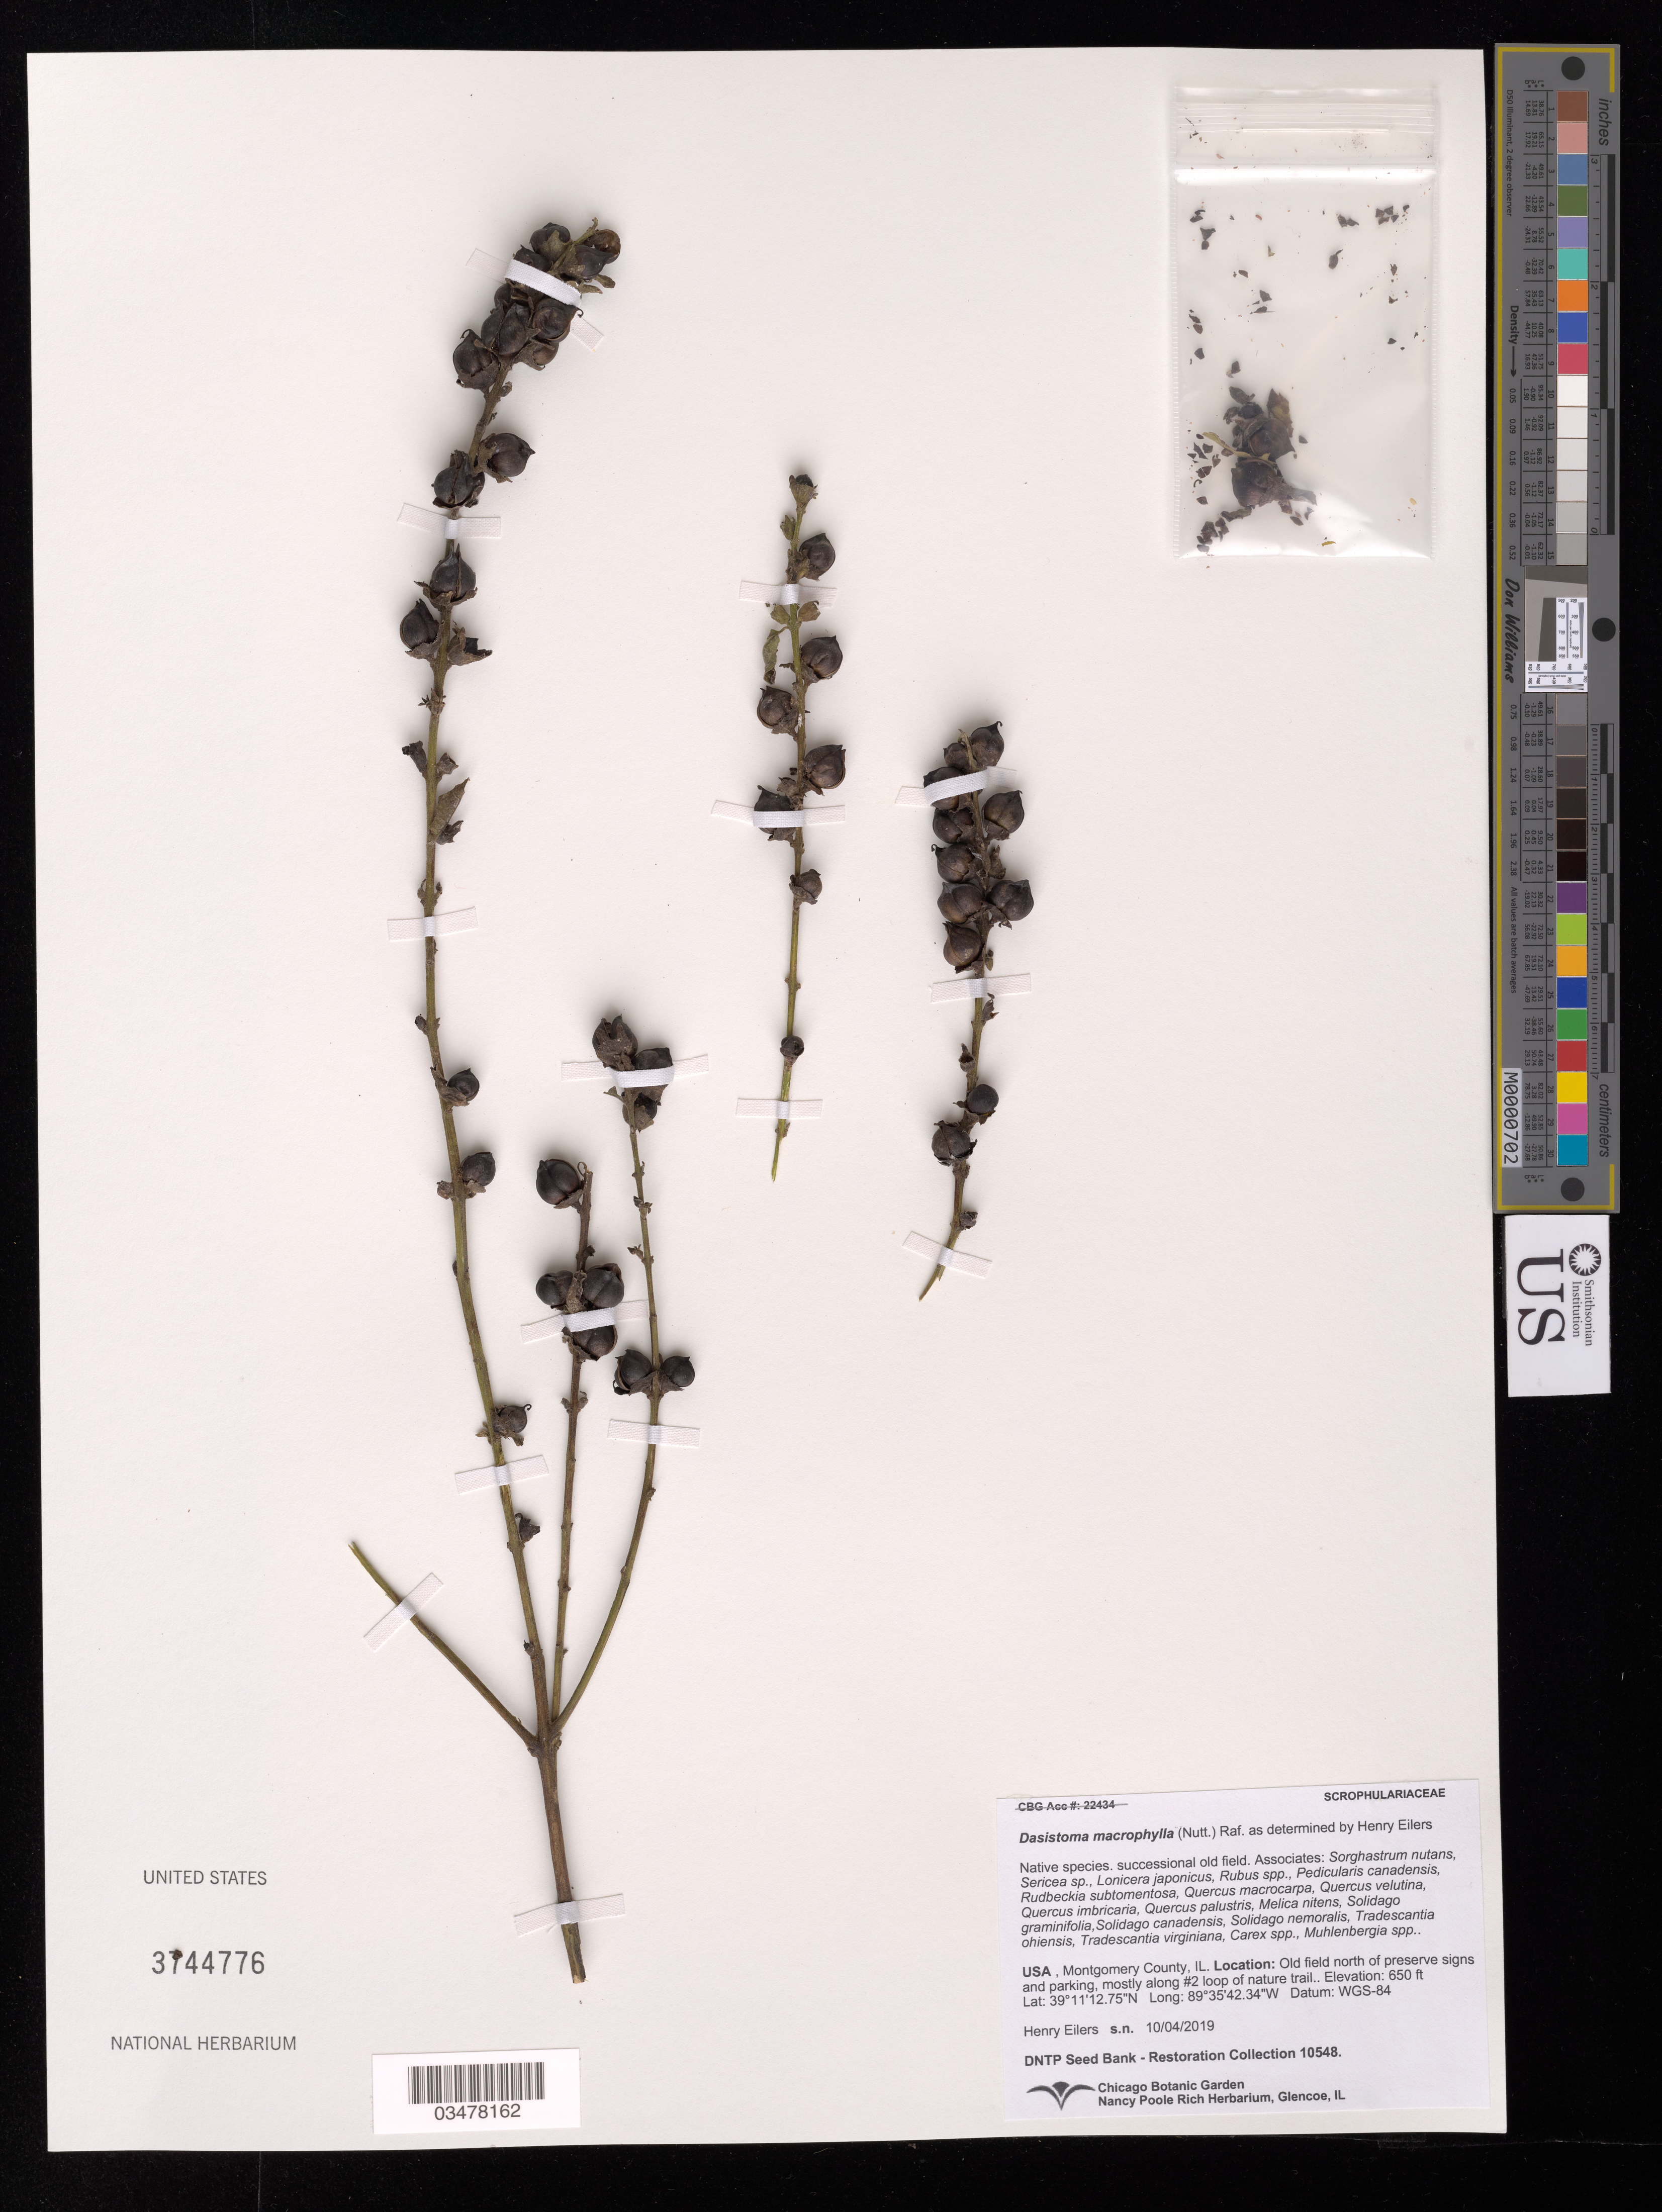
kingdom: Plantae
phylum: Tracheophyta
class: Magnoliopsida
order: Lamiales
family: Orobanchaceae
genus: Dasistoma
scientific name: Dasistoma macrophylla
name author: (Nutt.) Raf.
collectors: H. Eilers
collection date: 2019-10-04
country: United States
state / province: Illinois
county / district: Montgomery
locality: Mostly along # 2 loop of nature trail.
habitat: Successional old field. With Sericea sp., Rubus sp., Melica nitens, Lonicera japonicus, etc.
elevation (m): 198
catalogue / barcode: US 3744776